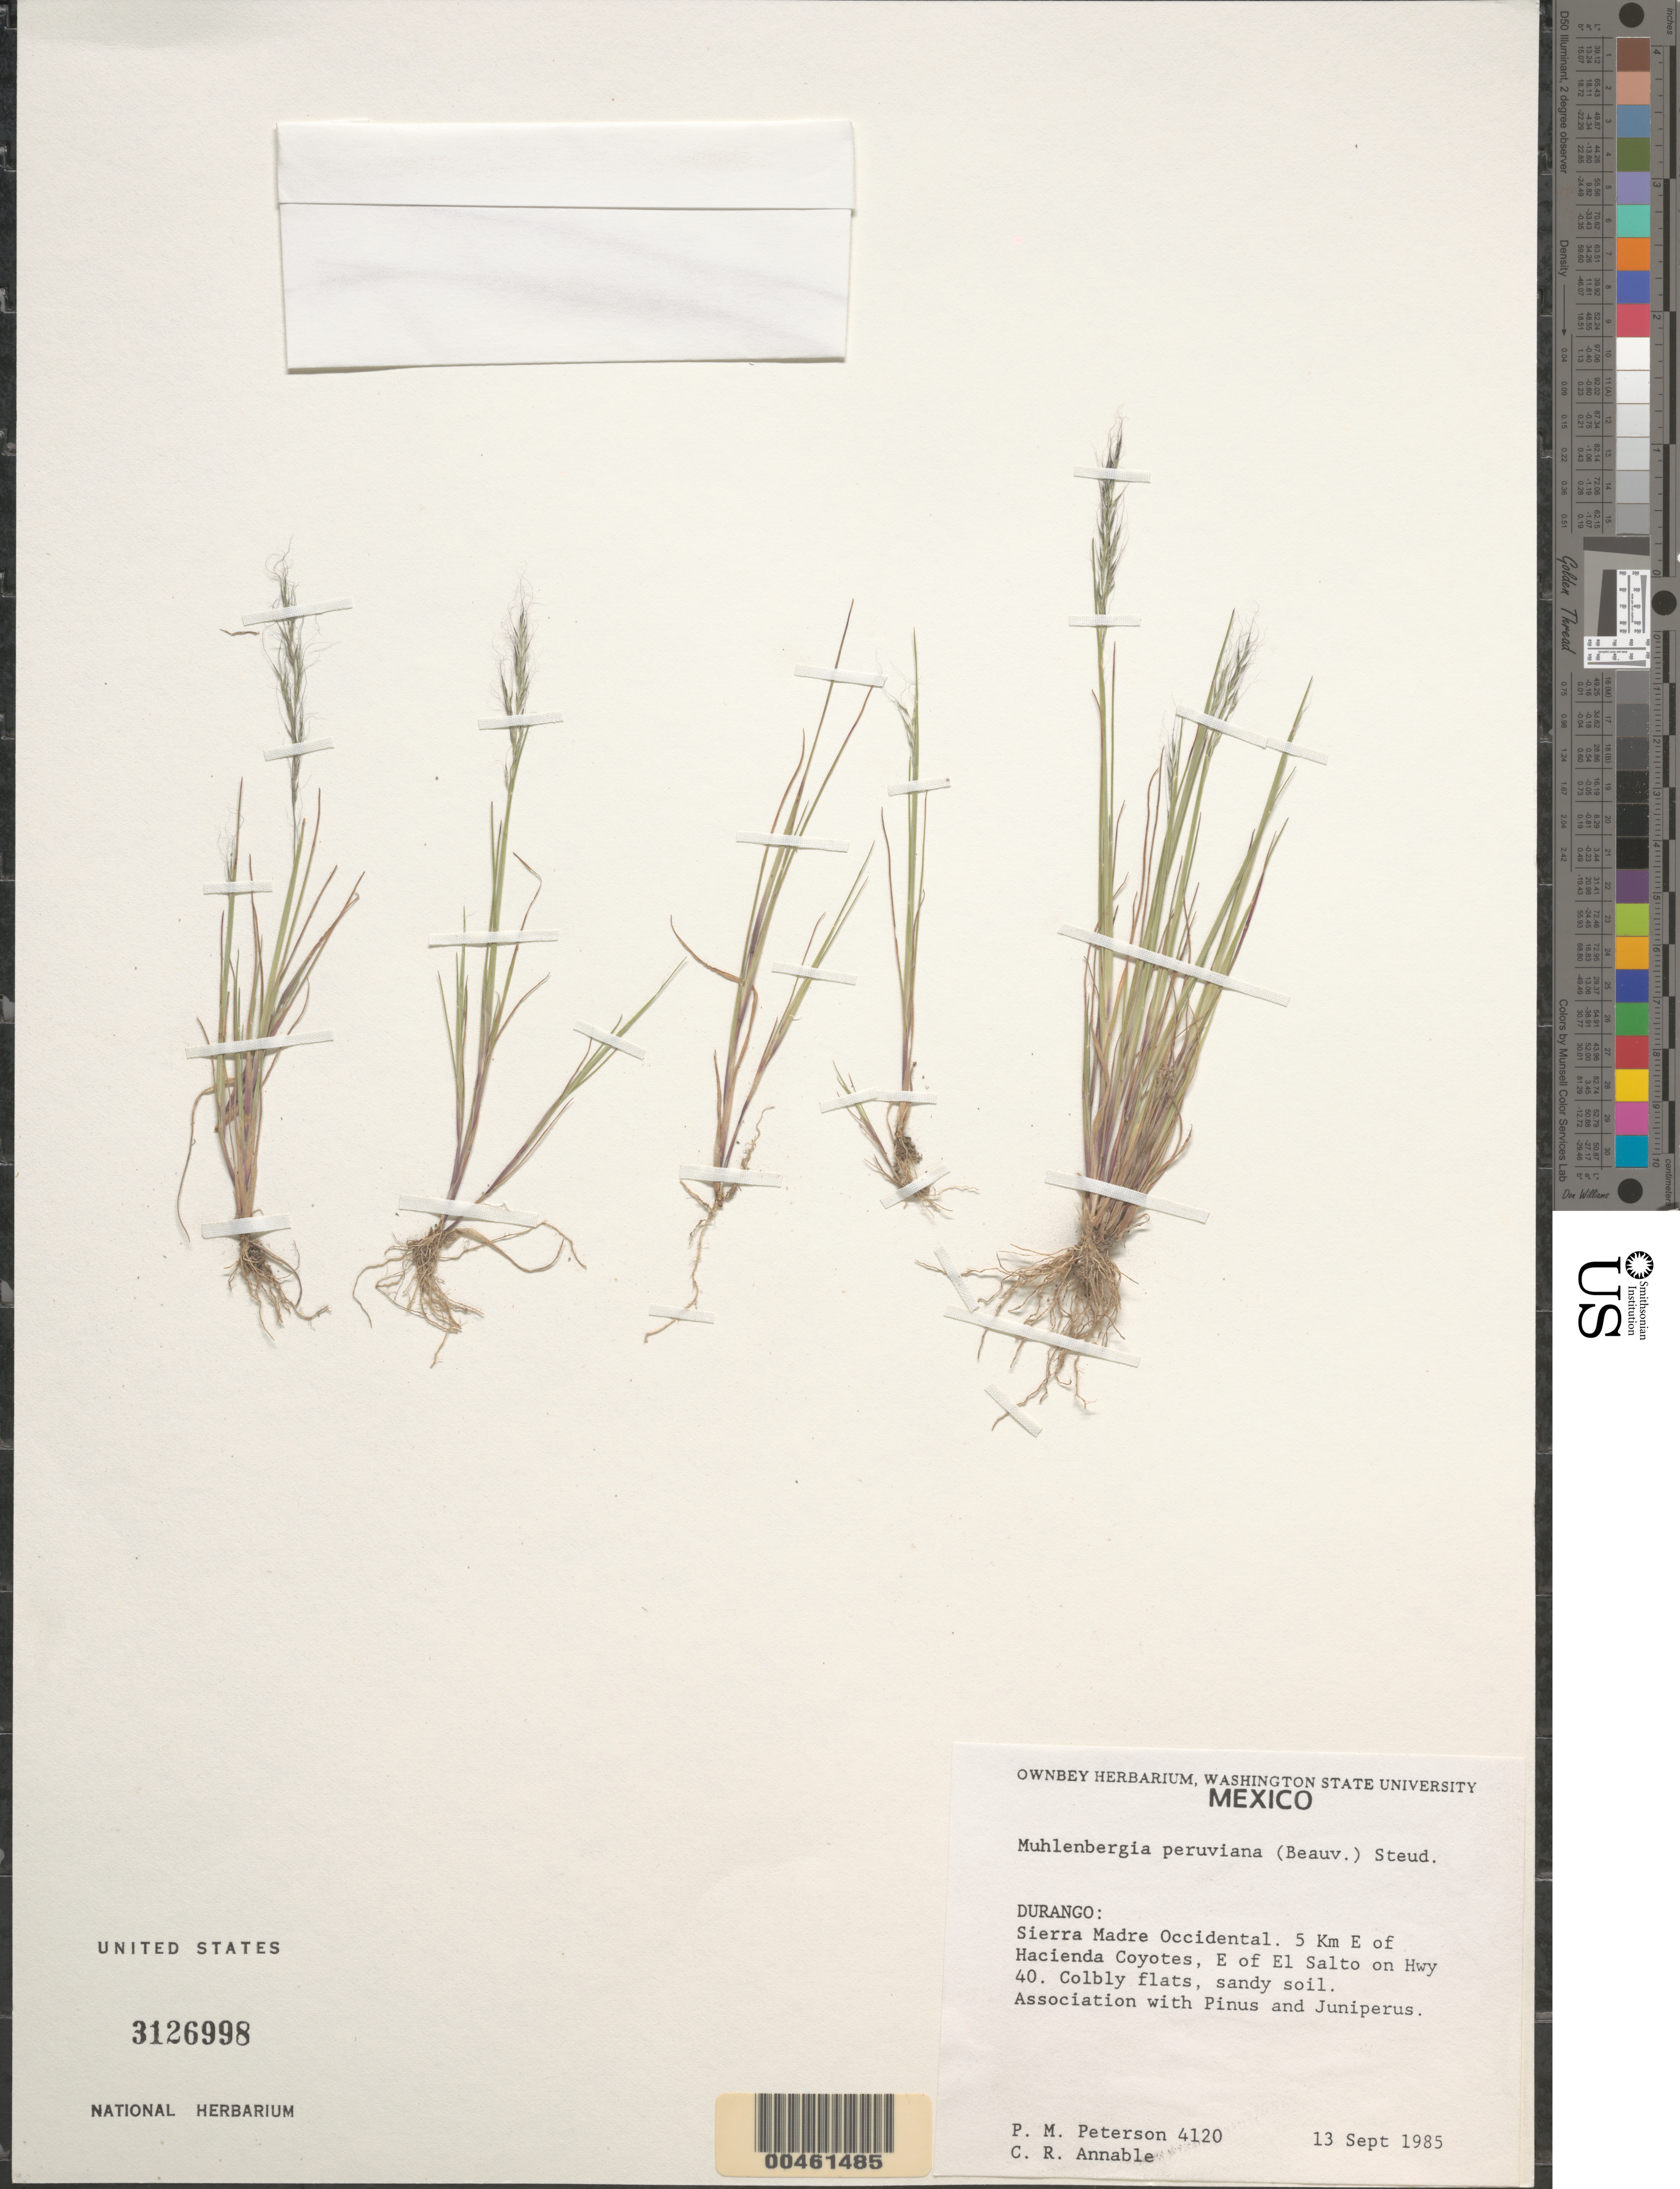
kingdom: Plantae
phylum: Tracheophyta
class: Liliopsida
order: Poales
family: Poaceae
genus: Muhlenbergia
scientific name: Muhlenbergia peruviana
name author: (P. Beauv.) Steud.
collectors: P. M. Peterson & C. R. Annable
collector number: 04120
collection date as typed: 13 Sep 1985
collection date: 1985-09-13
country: Mexico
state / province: Durango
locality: Sierra Madre Occidental, 0.5 miles east of Hacienda Coyotes, east of El Salto on Hwy 40.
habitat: Cobbly flats, sandy soil, associated with Pinus and Juniperus.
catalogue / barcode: US 3126998